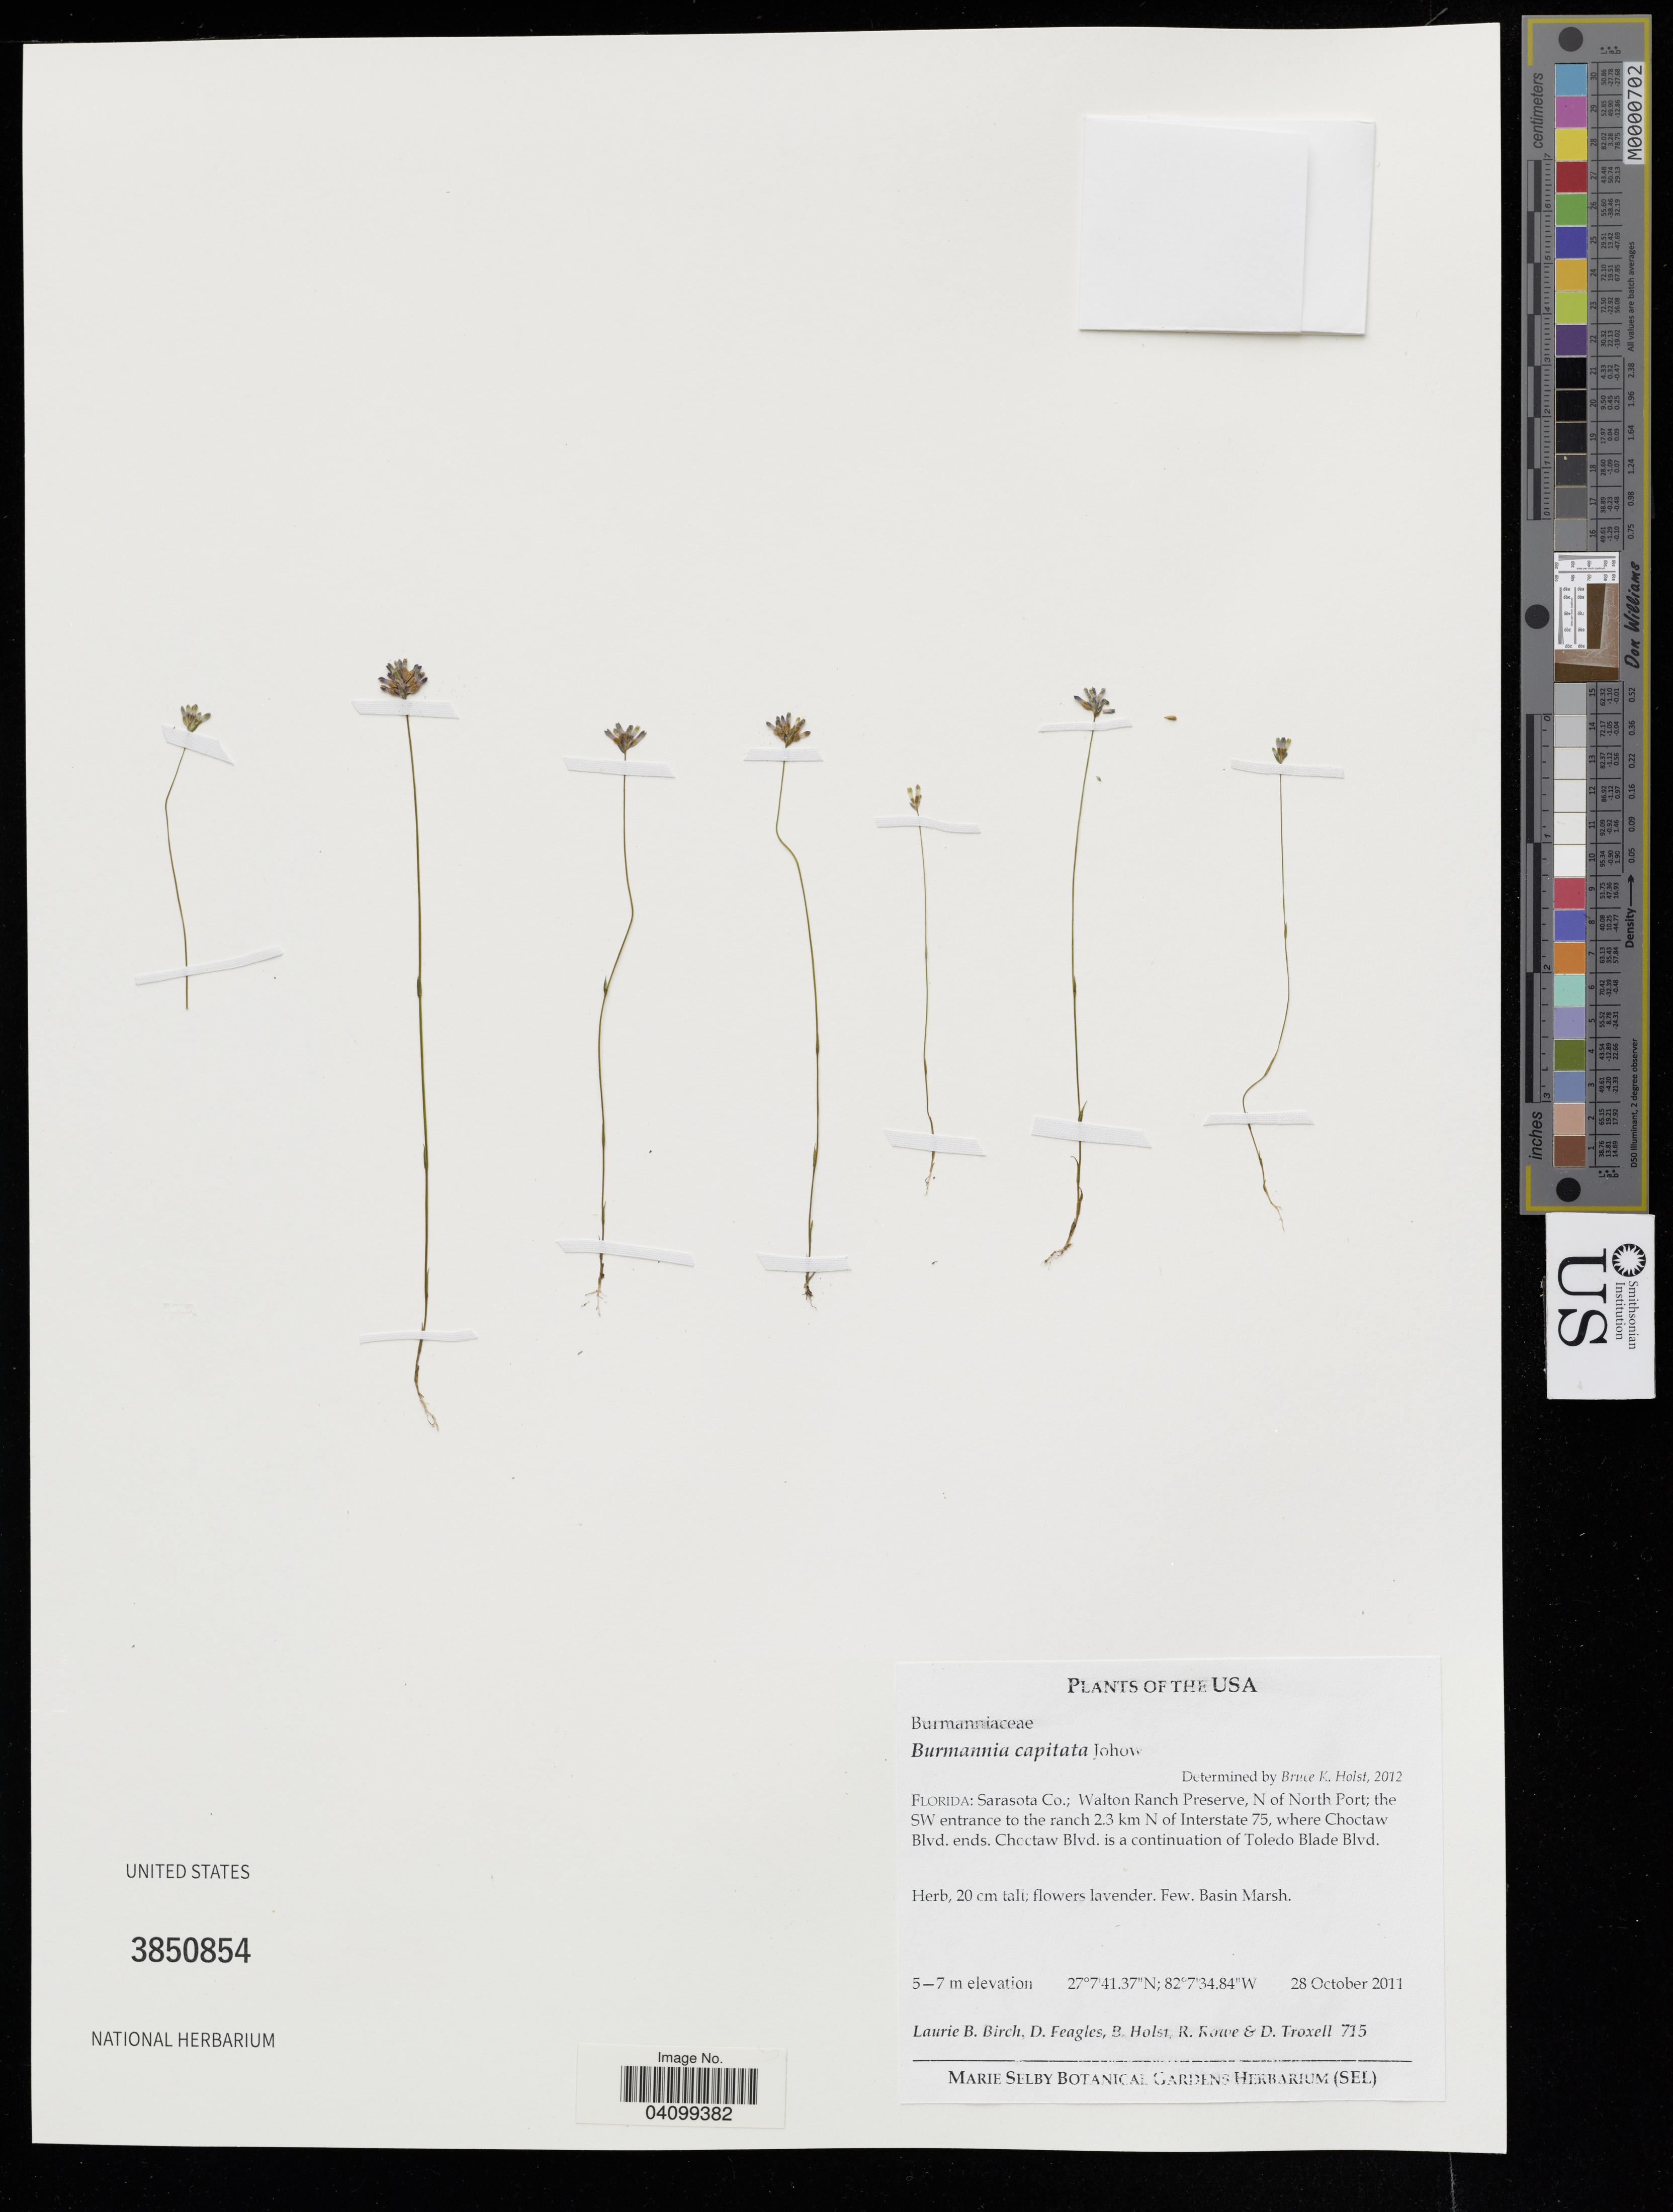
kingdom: Plantae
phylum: Tracheophyta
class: Liliopsida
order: Dioscoreales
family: Burmanniaceae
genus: Burmannia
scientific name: Burmannia capitata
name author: (Walter ex J.F. Gmel.) Mart.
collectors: L. Birch & B. Holst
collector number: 715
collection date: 2011-10-28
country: United States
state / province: Florida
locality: Sarasota Co.; Walton Ranch Preserve, N of North Port; the SW entrance to the ranch 2.3 km N of Interstate 75, where Choctaw Blvd. ends. Choctaw Blvd. is a continuation of Toledo Blade Blvd.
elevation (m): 5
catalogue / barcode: US 3850854